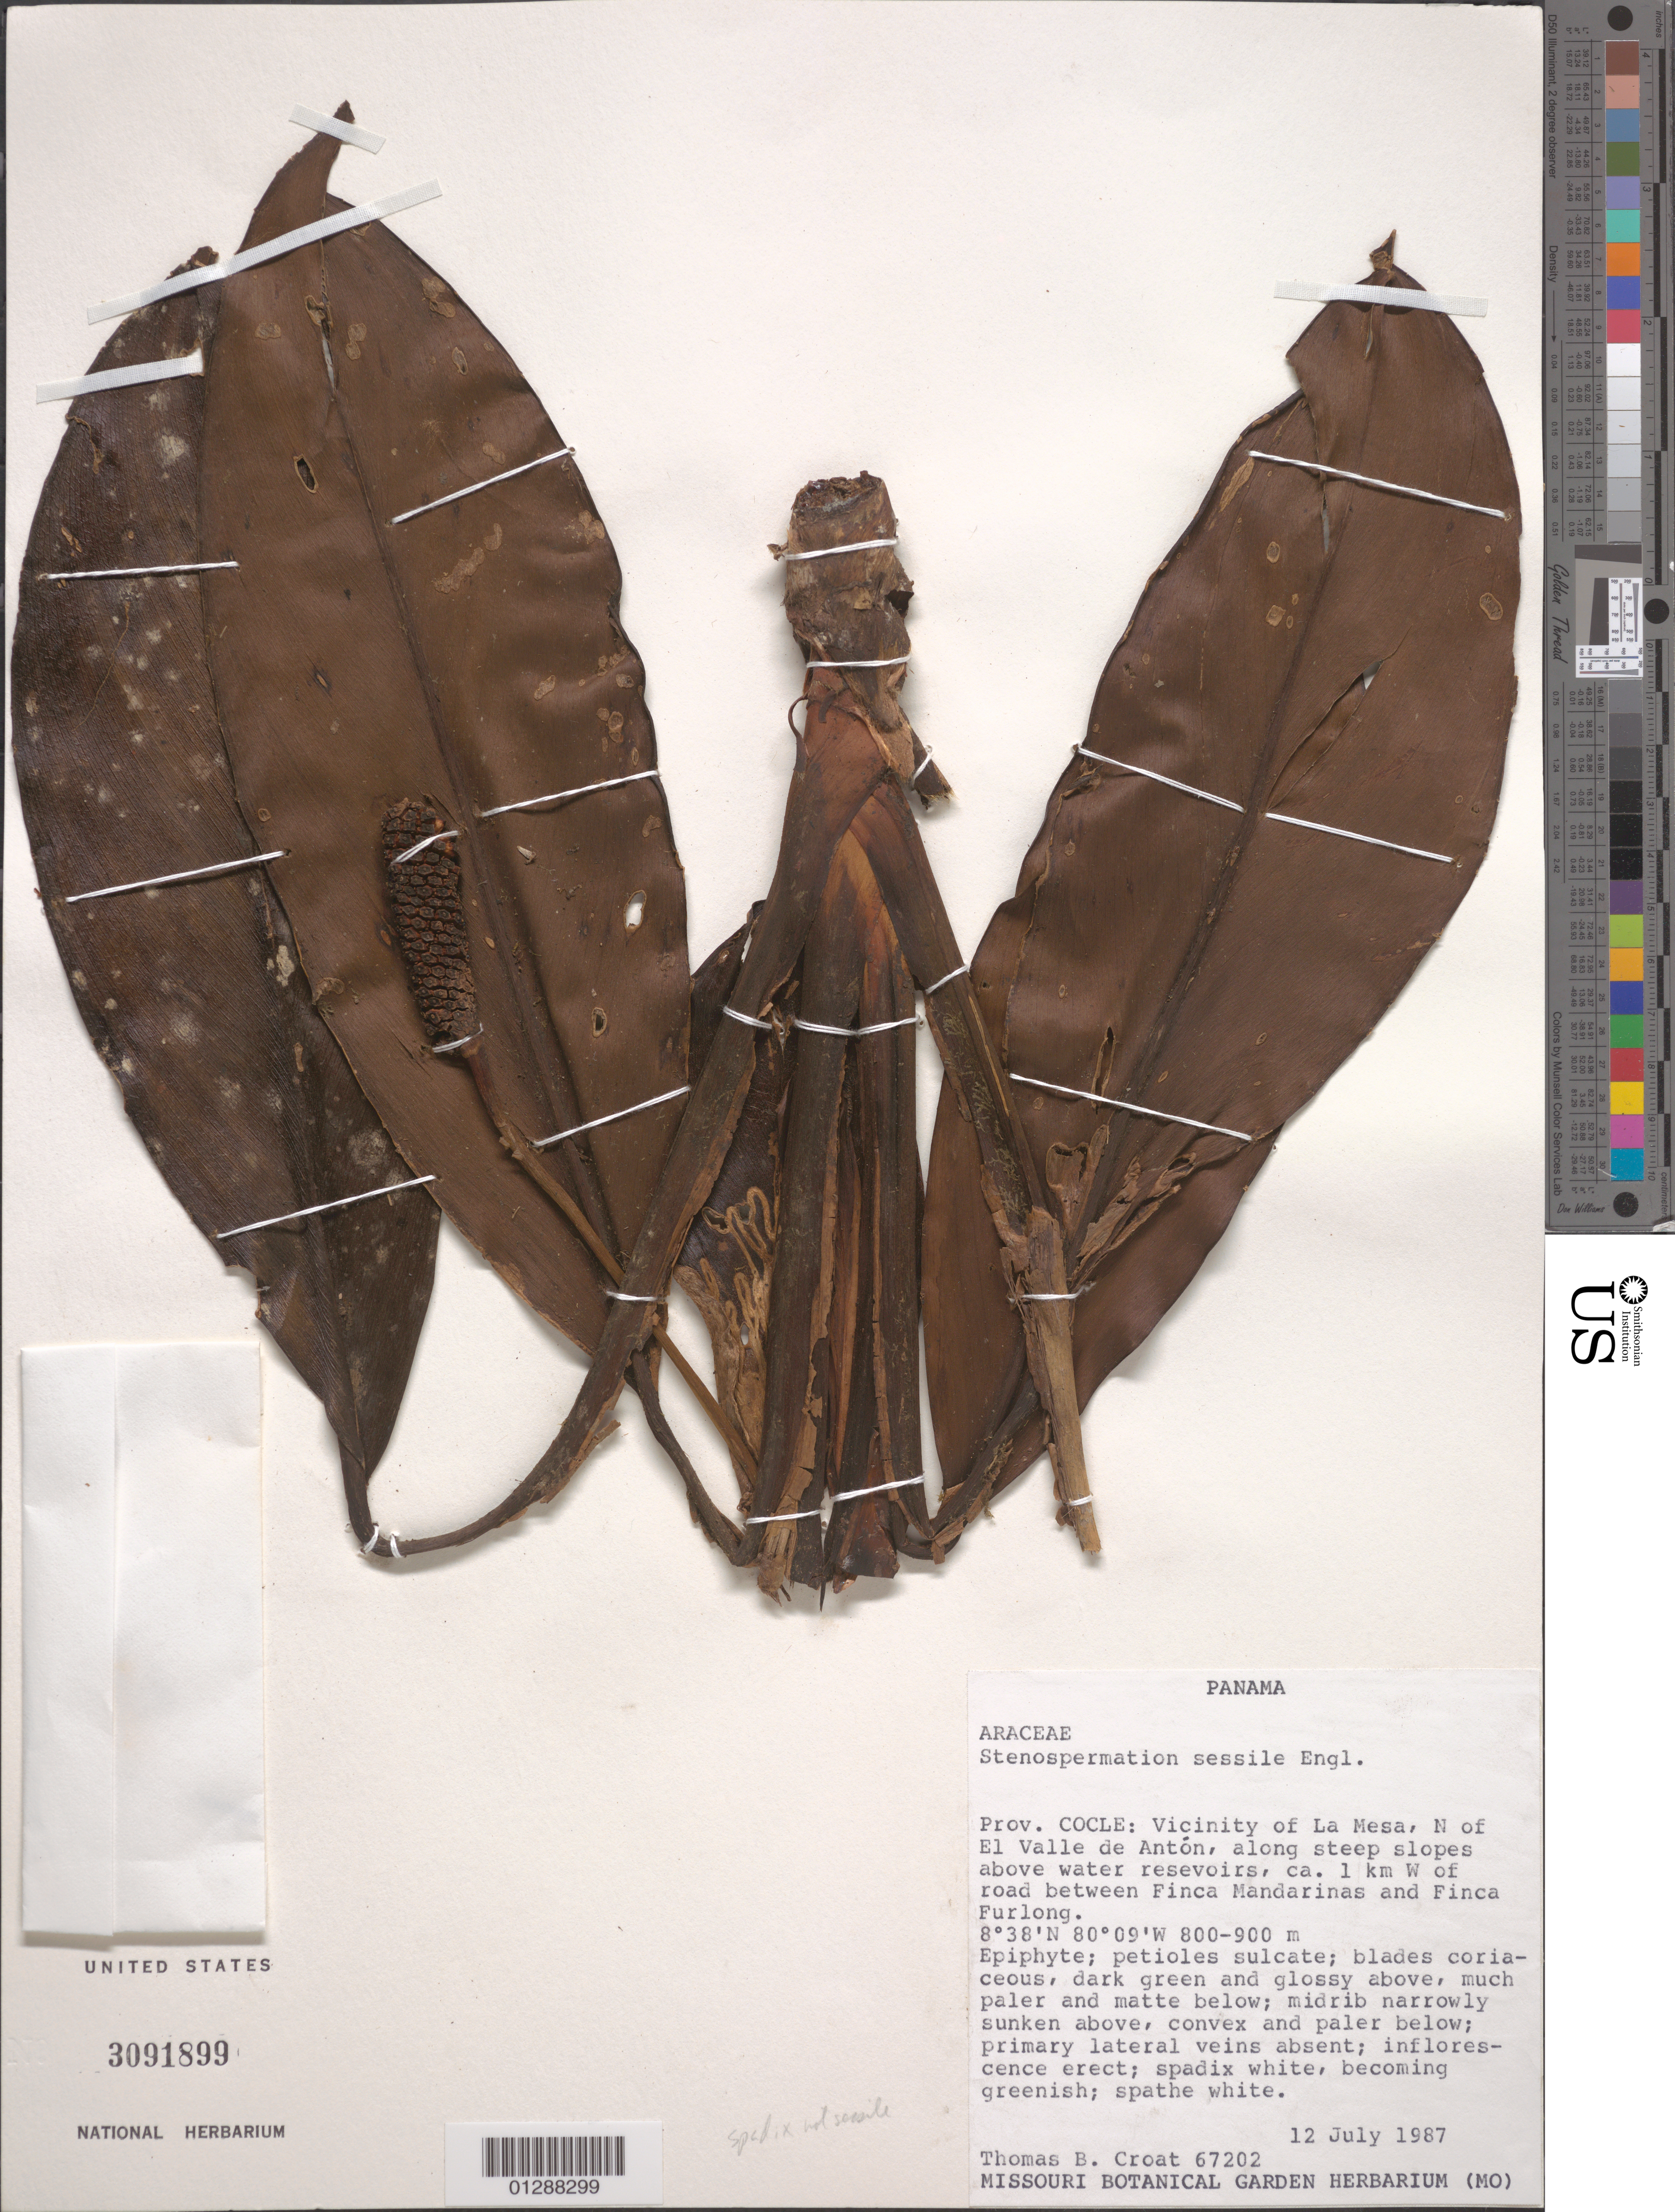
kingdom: Plantae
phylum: Tracheophyta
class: Liliopsida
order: Alismatales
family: Araceae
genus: Stenospermation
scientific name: Stenospermation sessile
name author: Engl.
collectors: T. B. Croat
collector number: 67202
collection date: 1987-07-12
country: Panama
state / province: Cocle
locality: Vicinity of La Mesa, N of El Valle de Antón, along steep slopes above water reservoirs, ca. 1 km W of road between Finca Mandarinas and Finca Furlong.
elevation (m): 800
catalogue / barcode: US 3091899